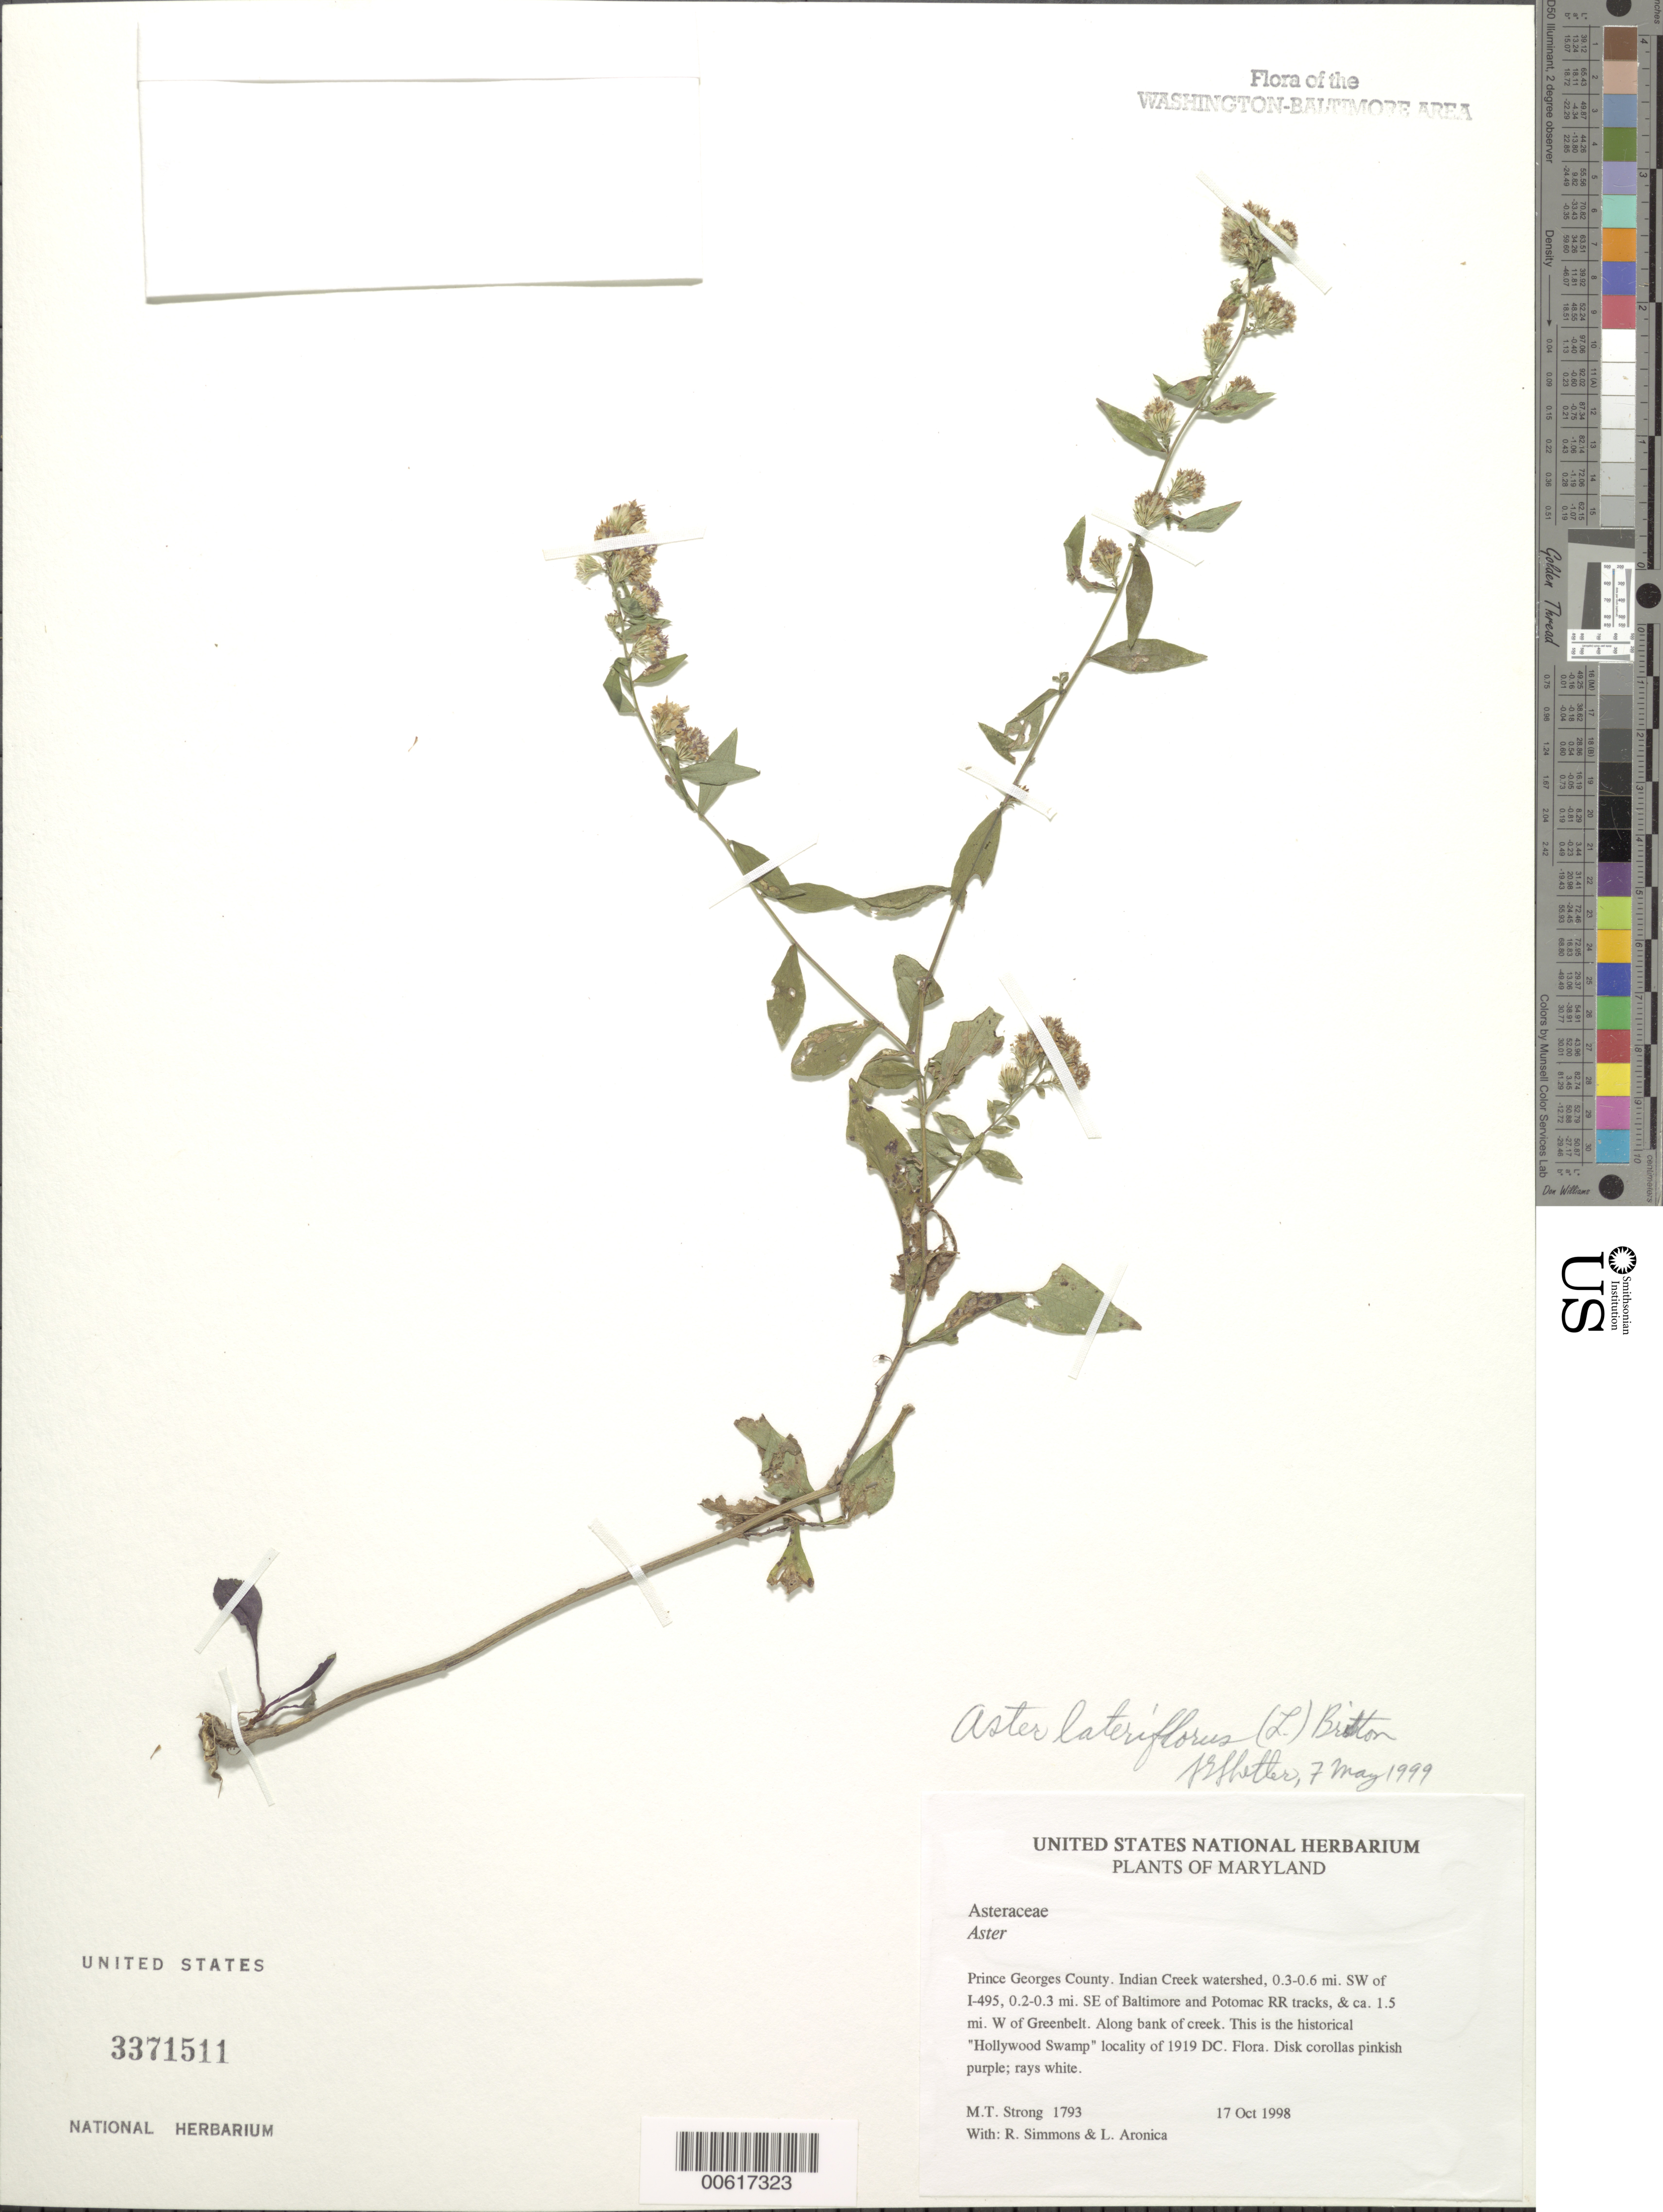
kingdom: Plantae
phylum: Tracheophyta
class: Magnoliopsida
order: Asterales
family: Asteraceae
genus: Symphyotrichum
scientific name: Symphyotrichum lateriflorum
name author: (L.) Á. Löve & D. Löve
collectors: M. T. Strong, R. Simmons & L. Aronica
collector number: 1793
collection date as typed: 17 Oct 1998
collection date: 1998-10-17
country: United States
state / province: Maryland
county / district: Prince George's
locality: Indian Creek watershed, 0.3-0.6 mi. SW of I-495, 0.2-0.3 mi. SE of Baltimore and Potomac RR tracks, & ca. 1.5 mi. W of Greenbelt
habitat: Along bank of creek. This is the historical "Hollywood Swamp" locality of 1919 DC. Flora.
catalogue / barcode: US 3371511